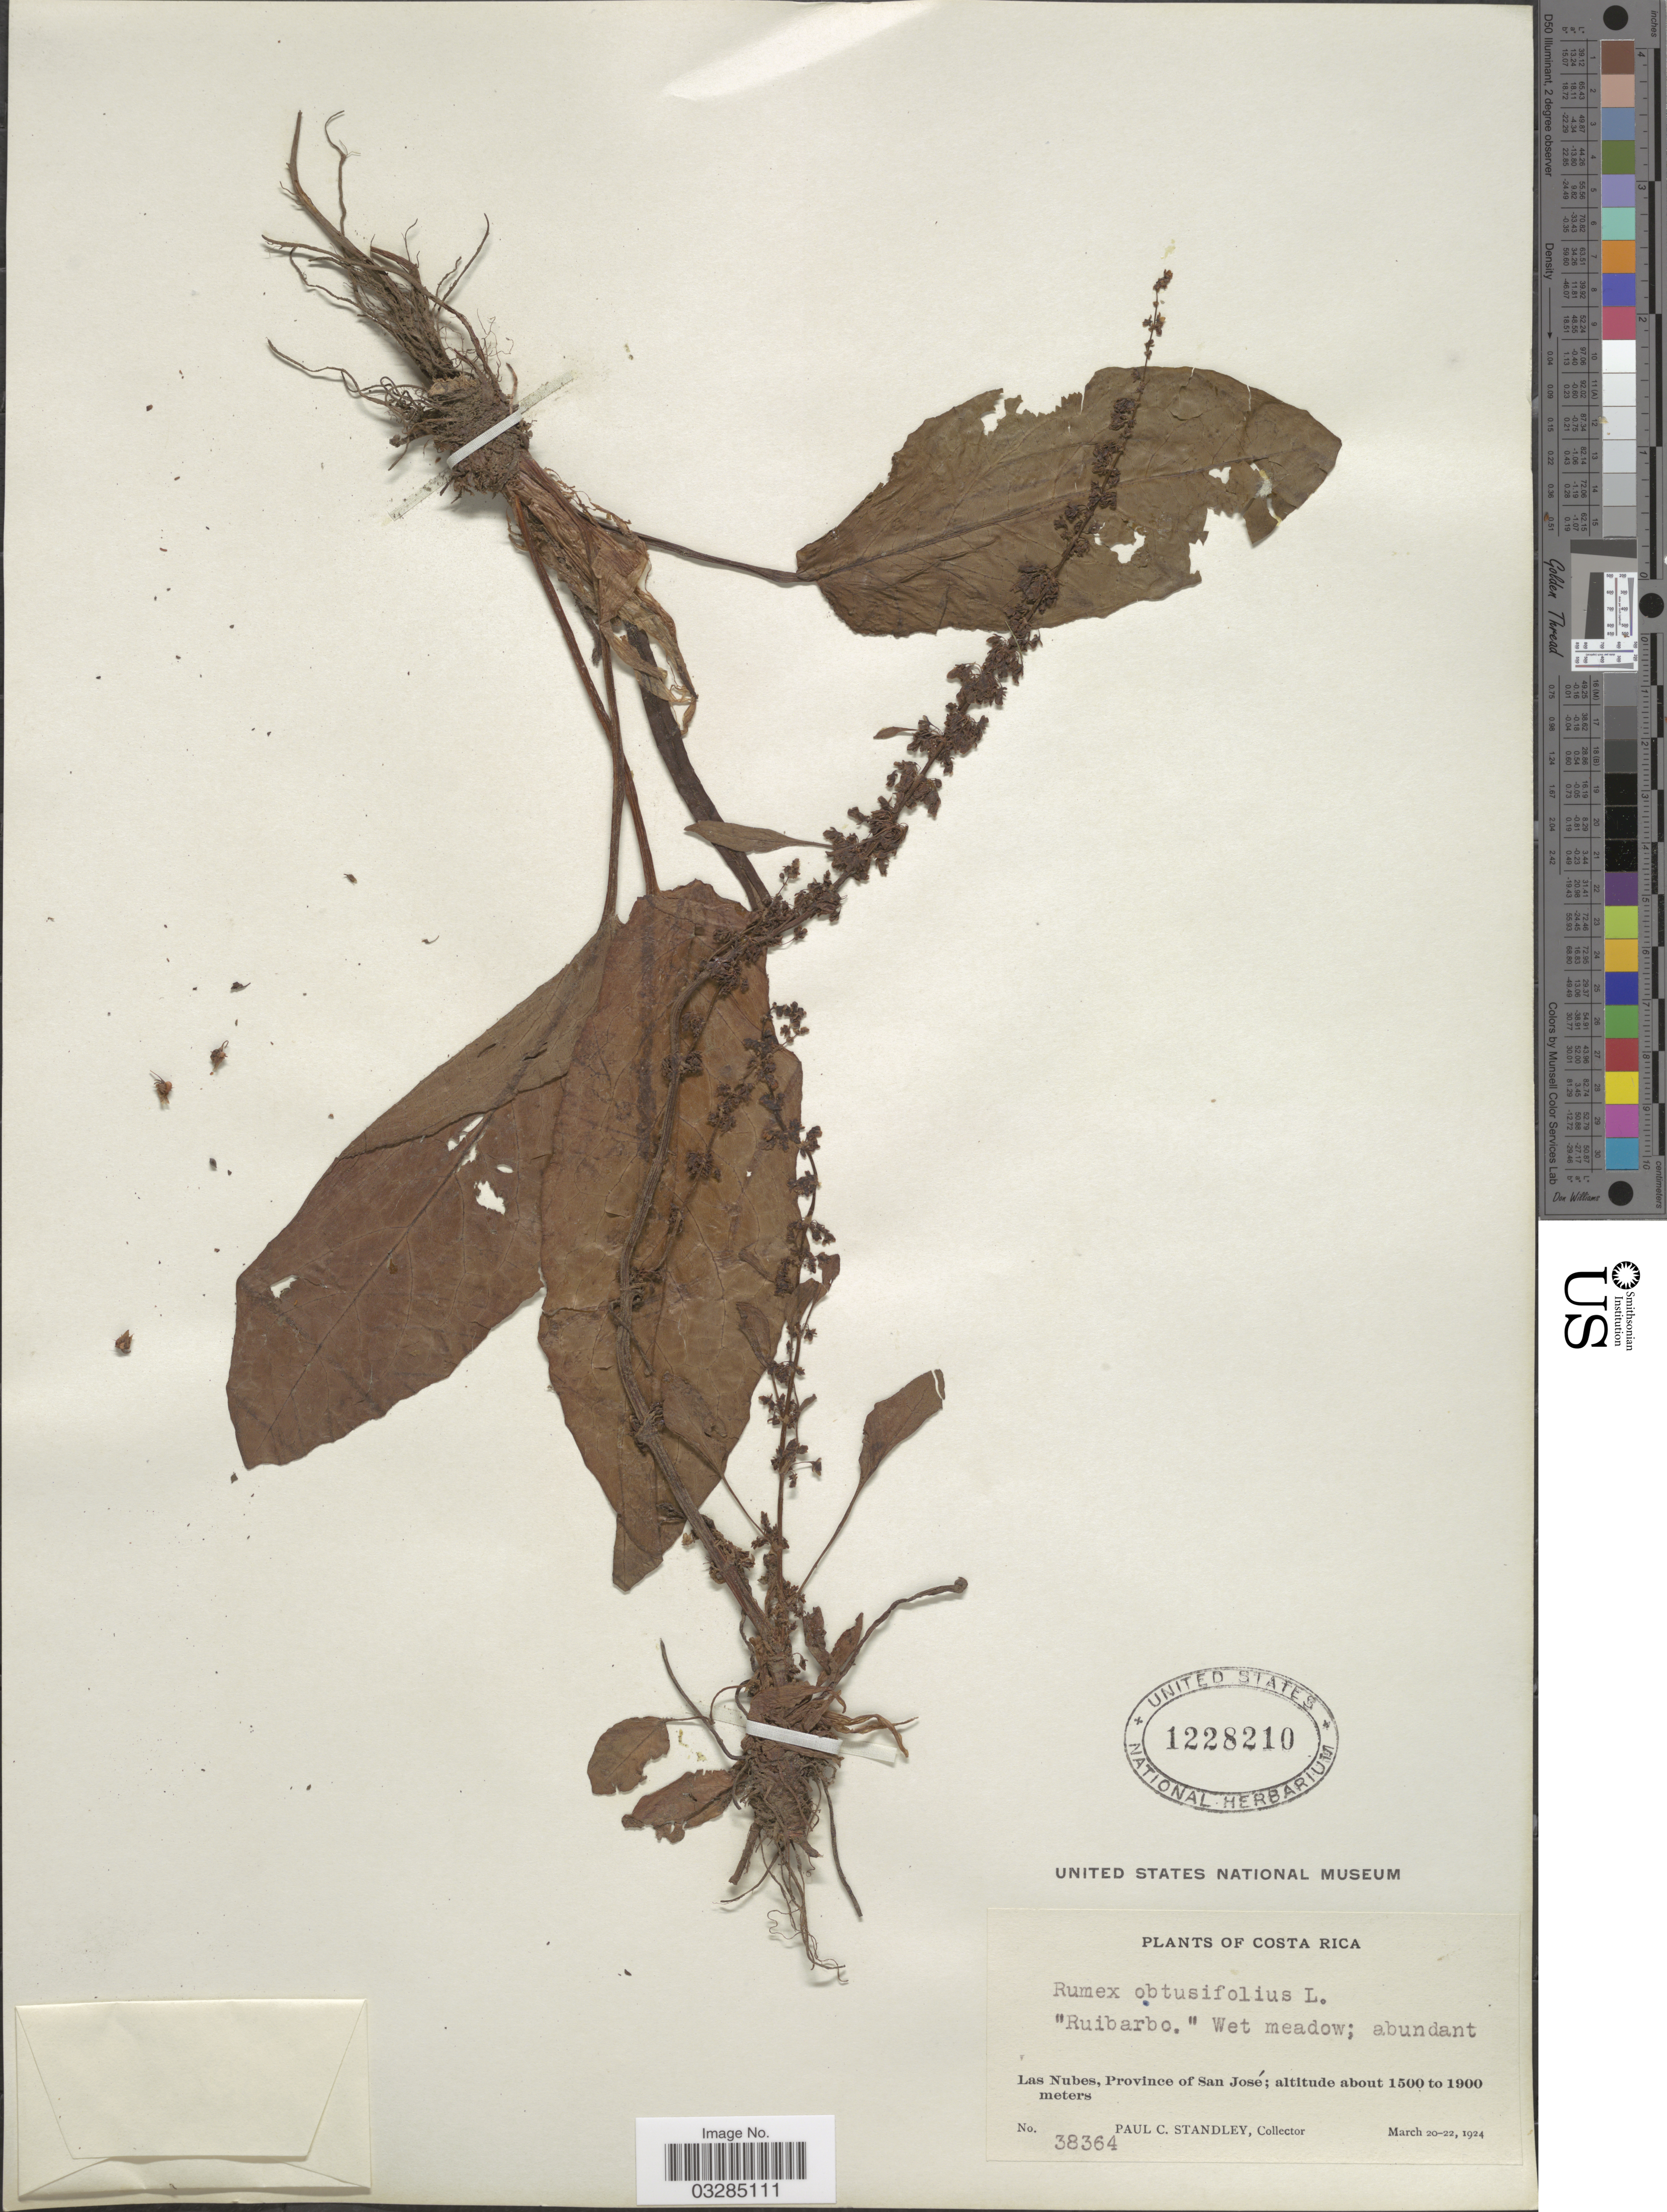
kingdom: Plantae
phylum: Tracheophyta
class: Magnoliopsida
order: Caryophyllales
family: Polygonaceae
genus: Rumex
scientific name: Rumex obtusifolius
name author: L.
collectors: P. C. Standley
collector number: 38364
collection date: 1924-03-20/1924-03-22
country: Costa Rica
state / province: San José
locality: Las Nubes.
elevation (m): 1500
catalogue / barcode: US 1228210